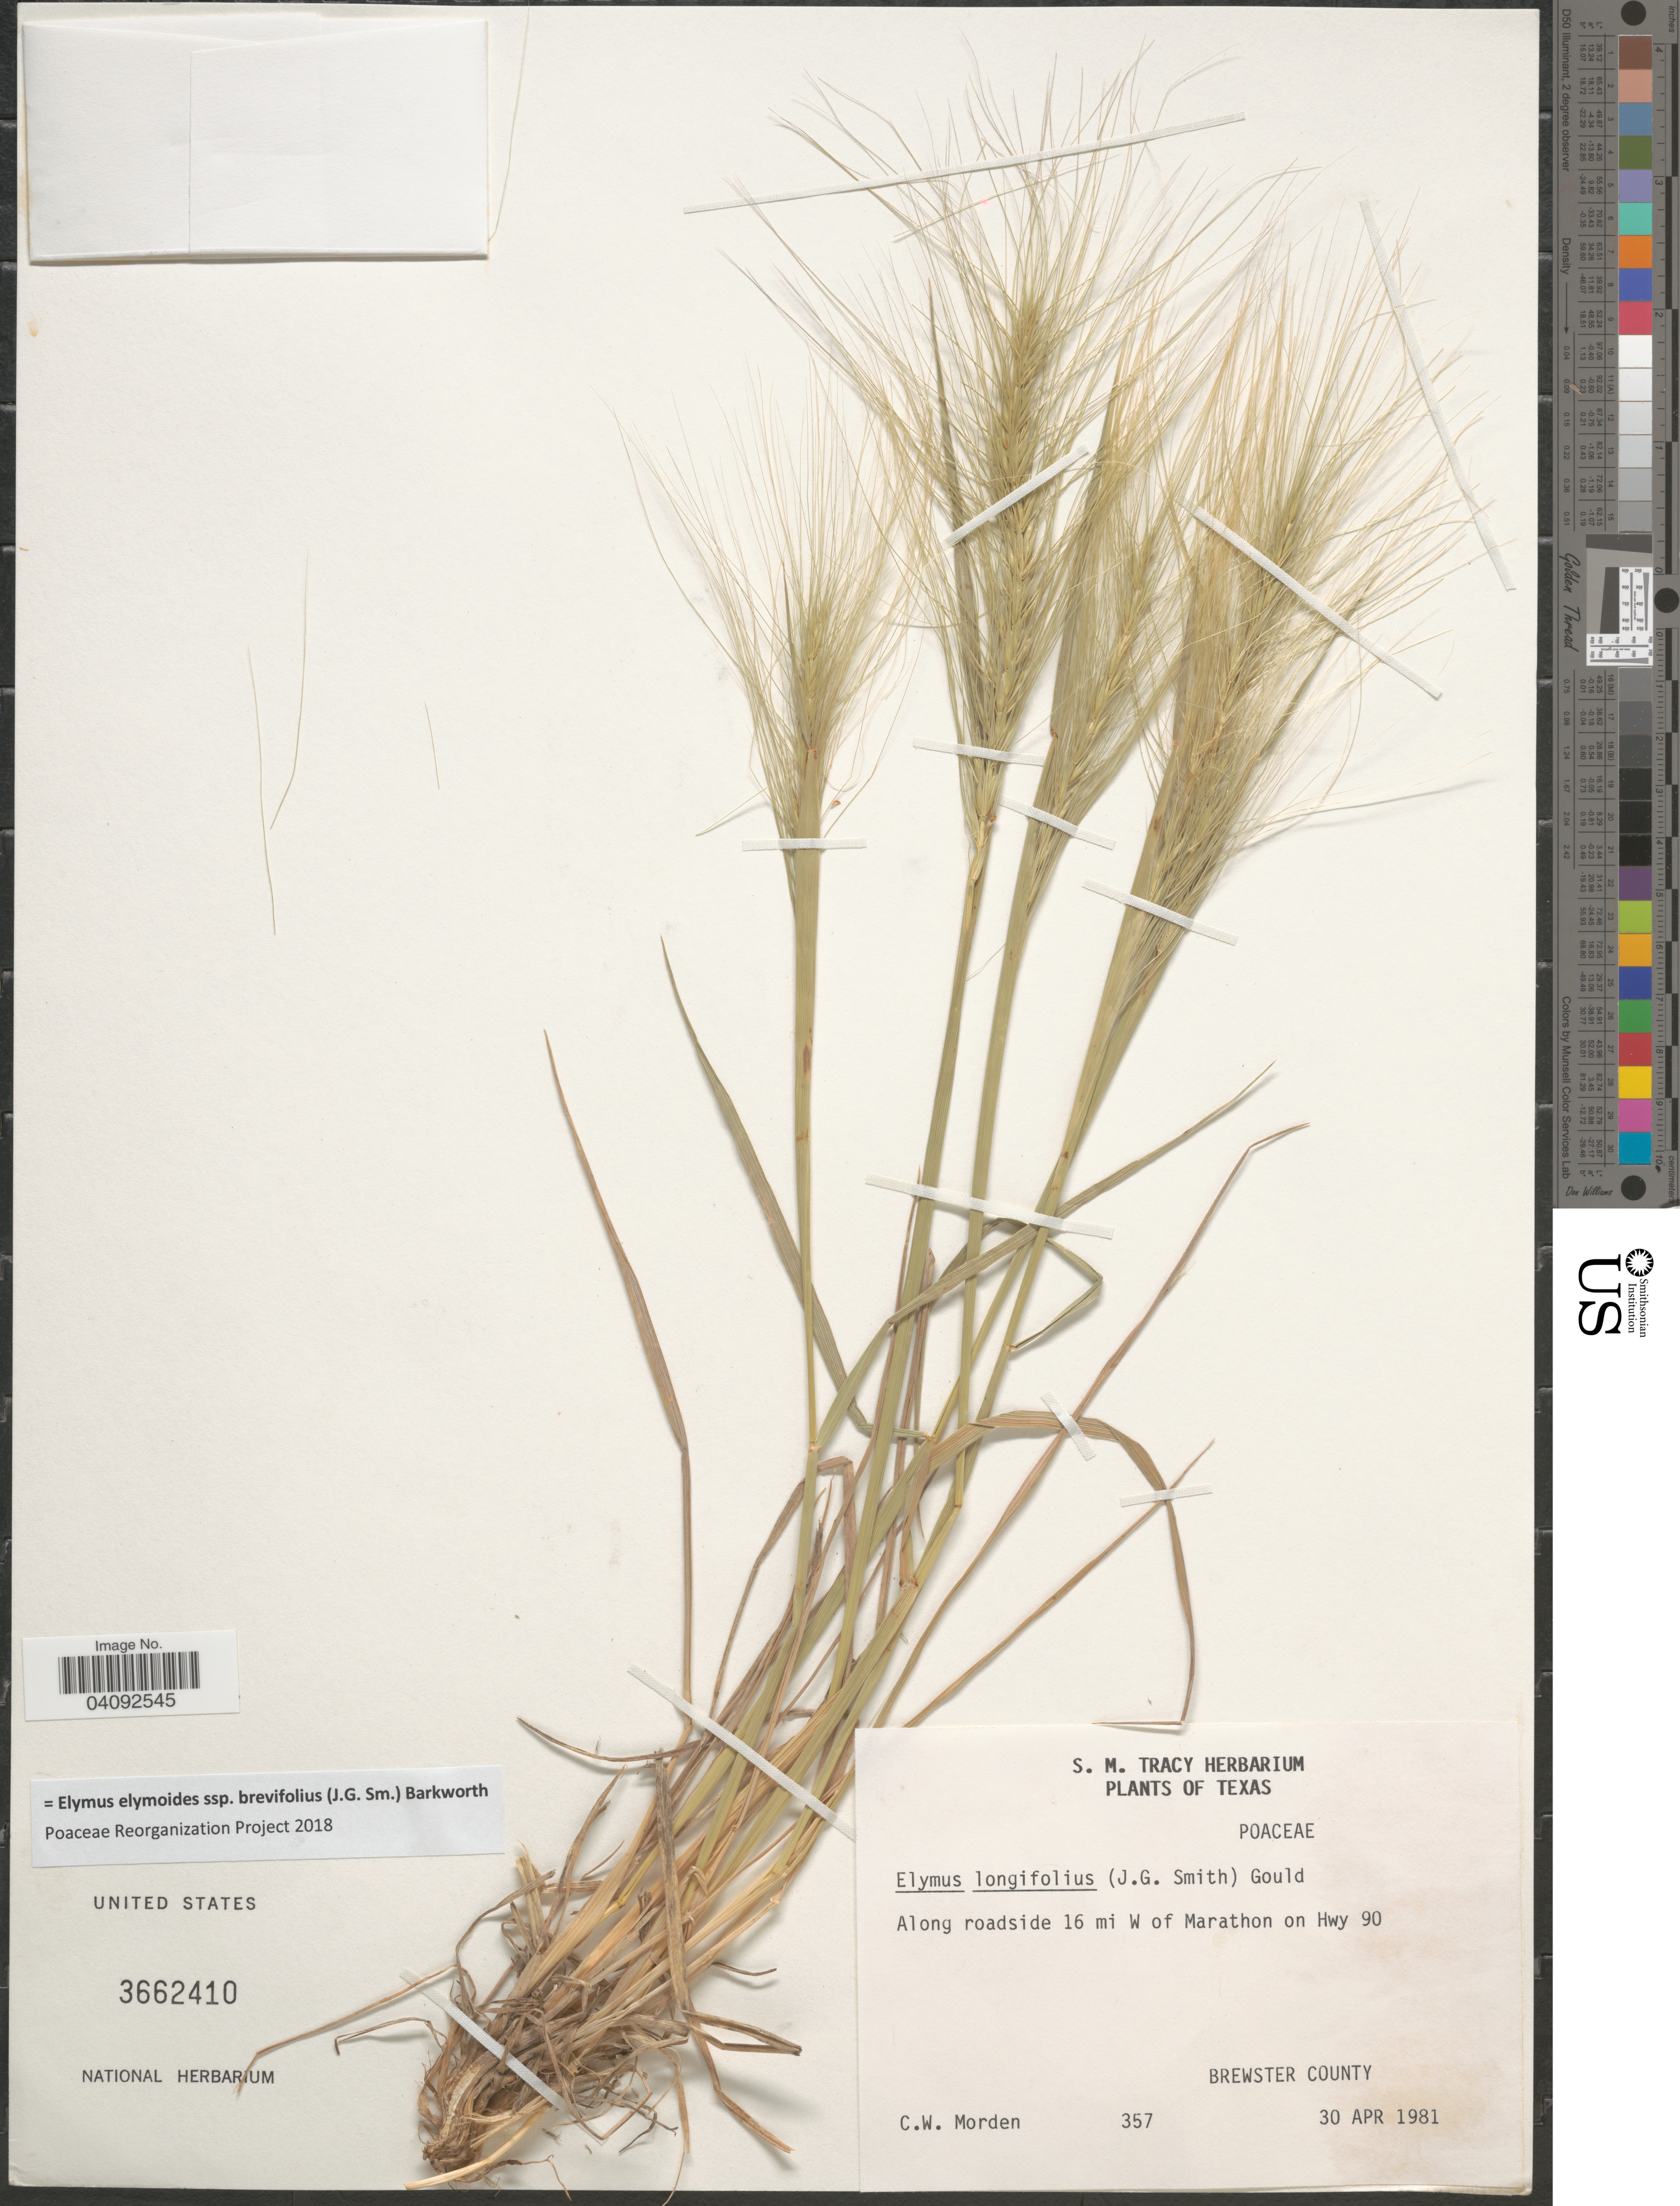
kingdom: Plantae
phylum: Tracheophyta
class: Liliopsida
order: Poales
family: Poaceae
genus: Elymus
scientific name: Elymus elymoides subsp. brevifolius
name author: (J.G. Sm.) Barkworth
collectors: C. Morden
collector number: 357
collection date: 1981-04-30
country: United States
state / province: Texas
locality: Along roadside 16 mi W of Marathon on Hwy 90. Brewster County.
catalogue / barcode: US 3662410